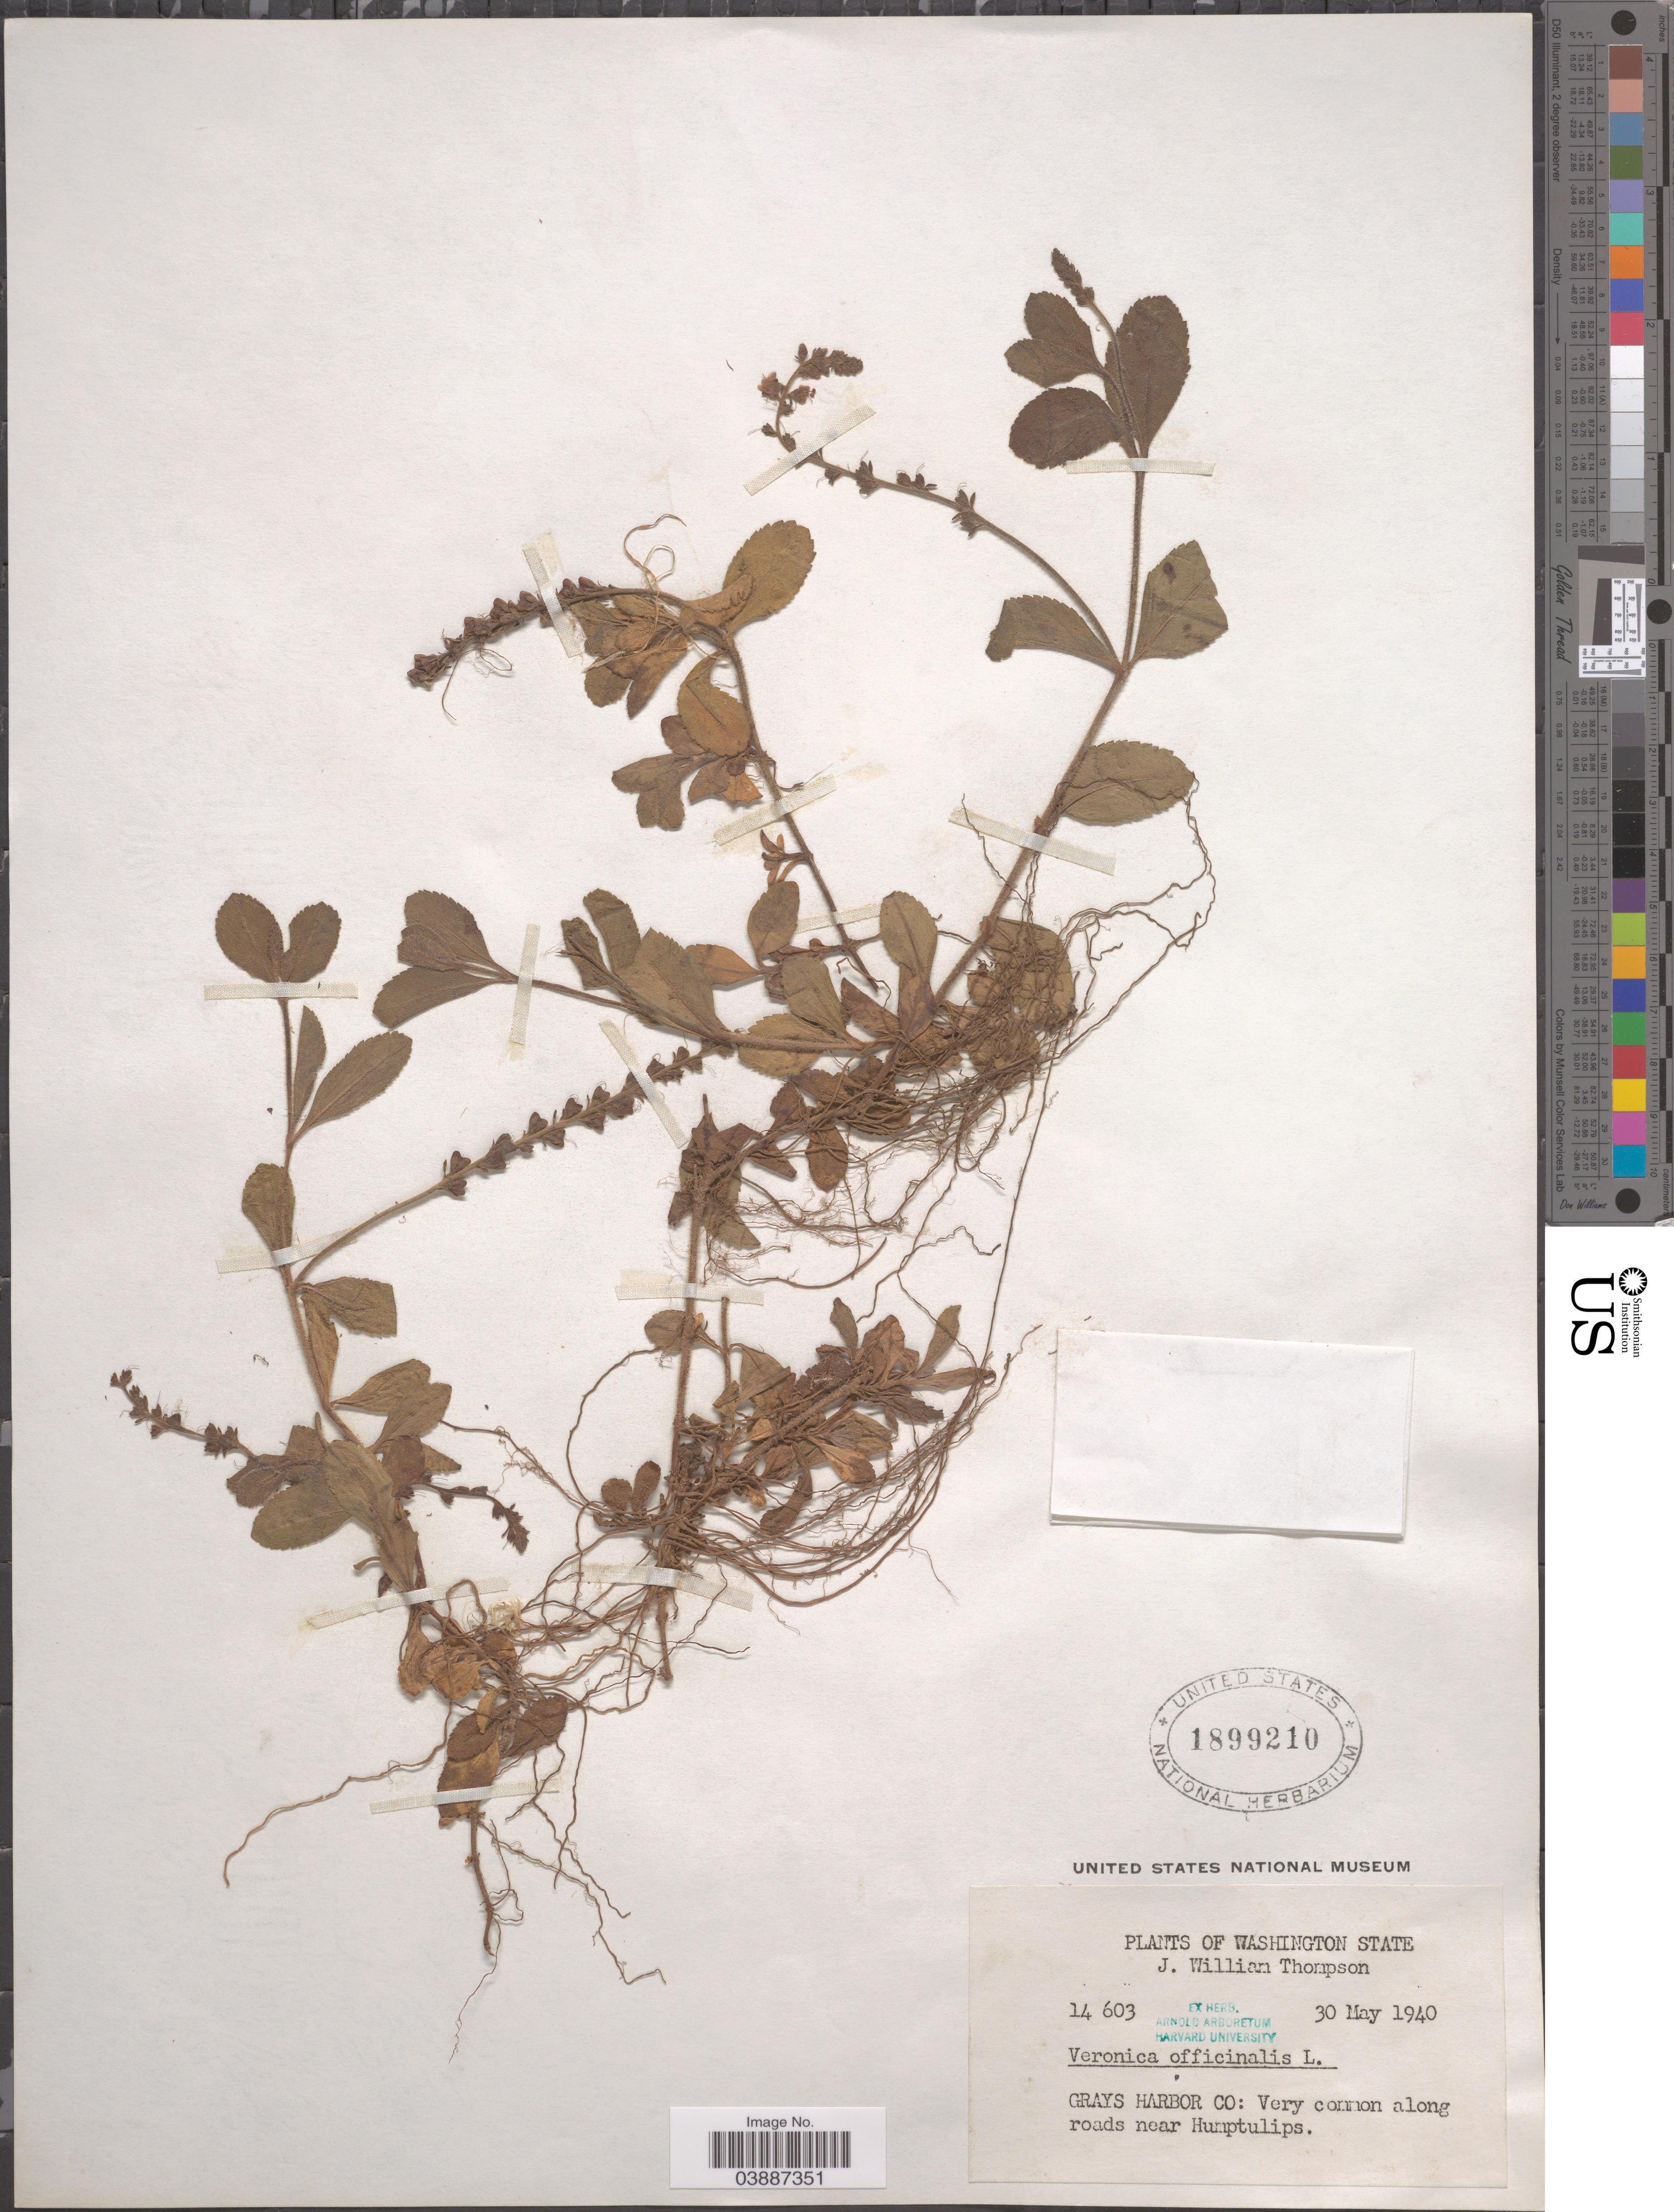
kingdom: Plantae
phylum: Tracheophyta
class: Magnoliopsida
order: Lamiales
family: Plantaginaceae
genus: Veronica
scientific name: Veronica officinalis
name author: L.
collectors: J. W. Thompson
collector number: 14603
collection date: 1940-05-30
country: United States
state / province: Washington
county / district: Grays Harbor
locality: Grays Harbor Co: Very common along roads near Humptulips.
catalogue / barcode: US 1899210